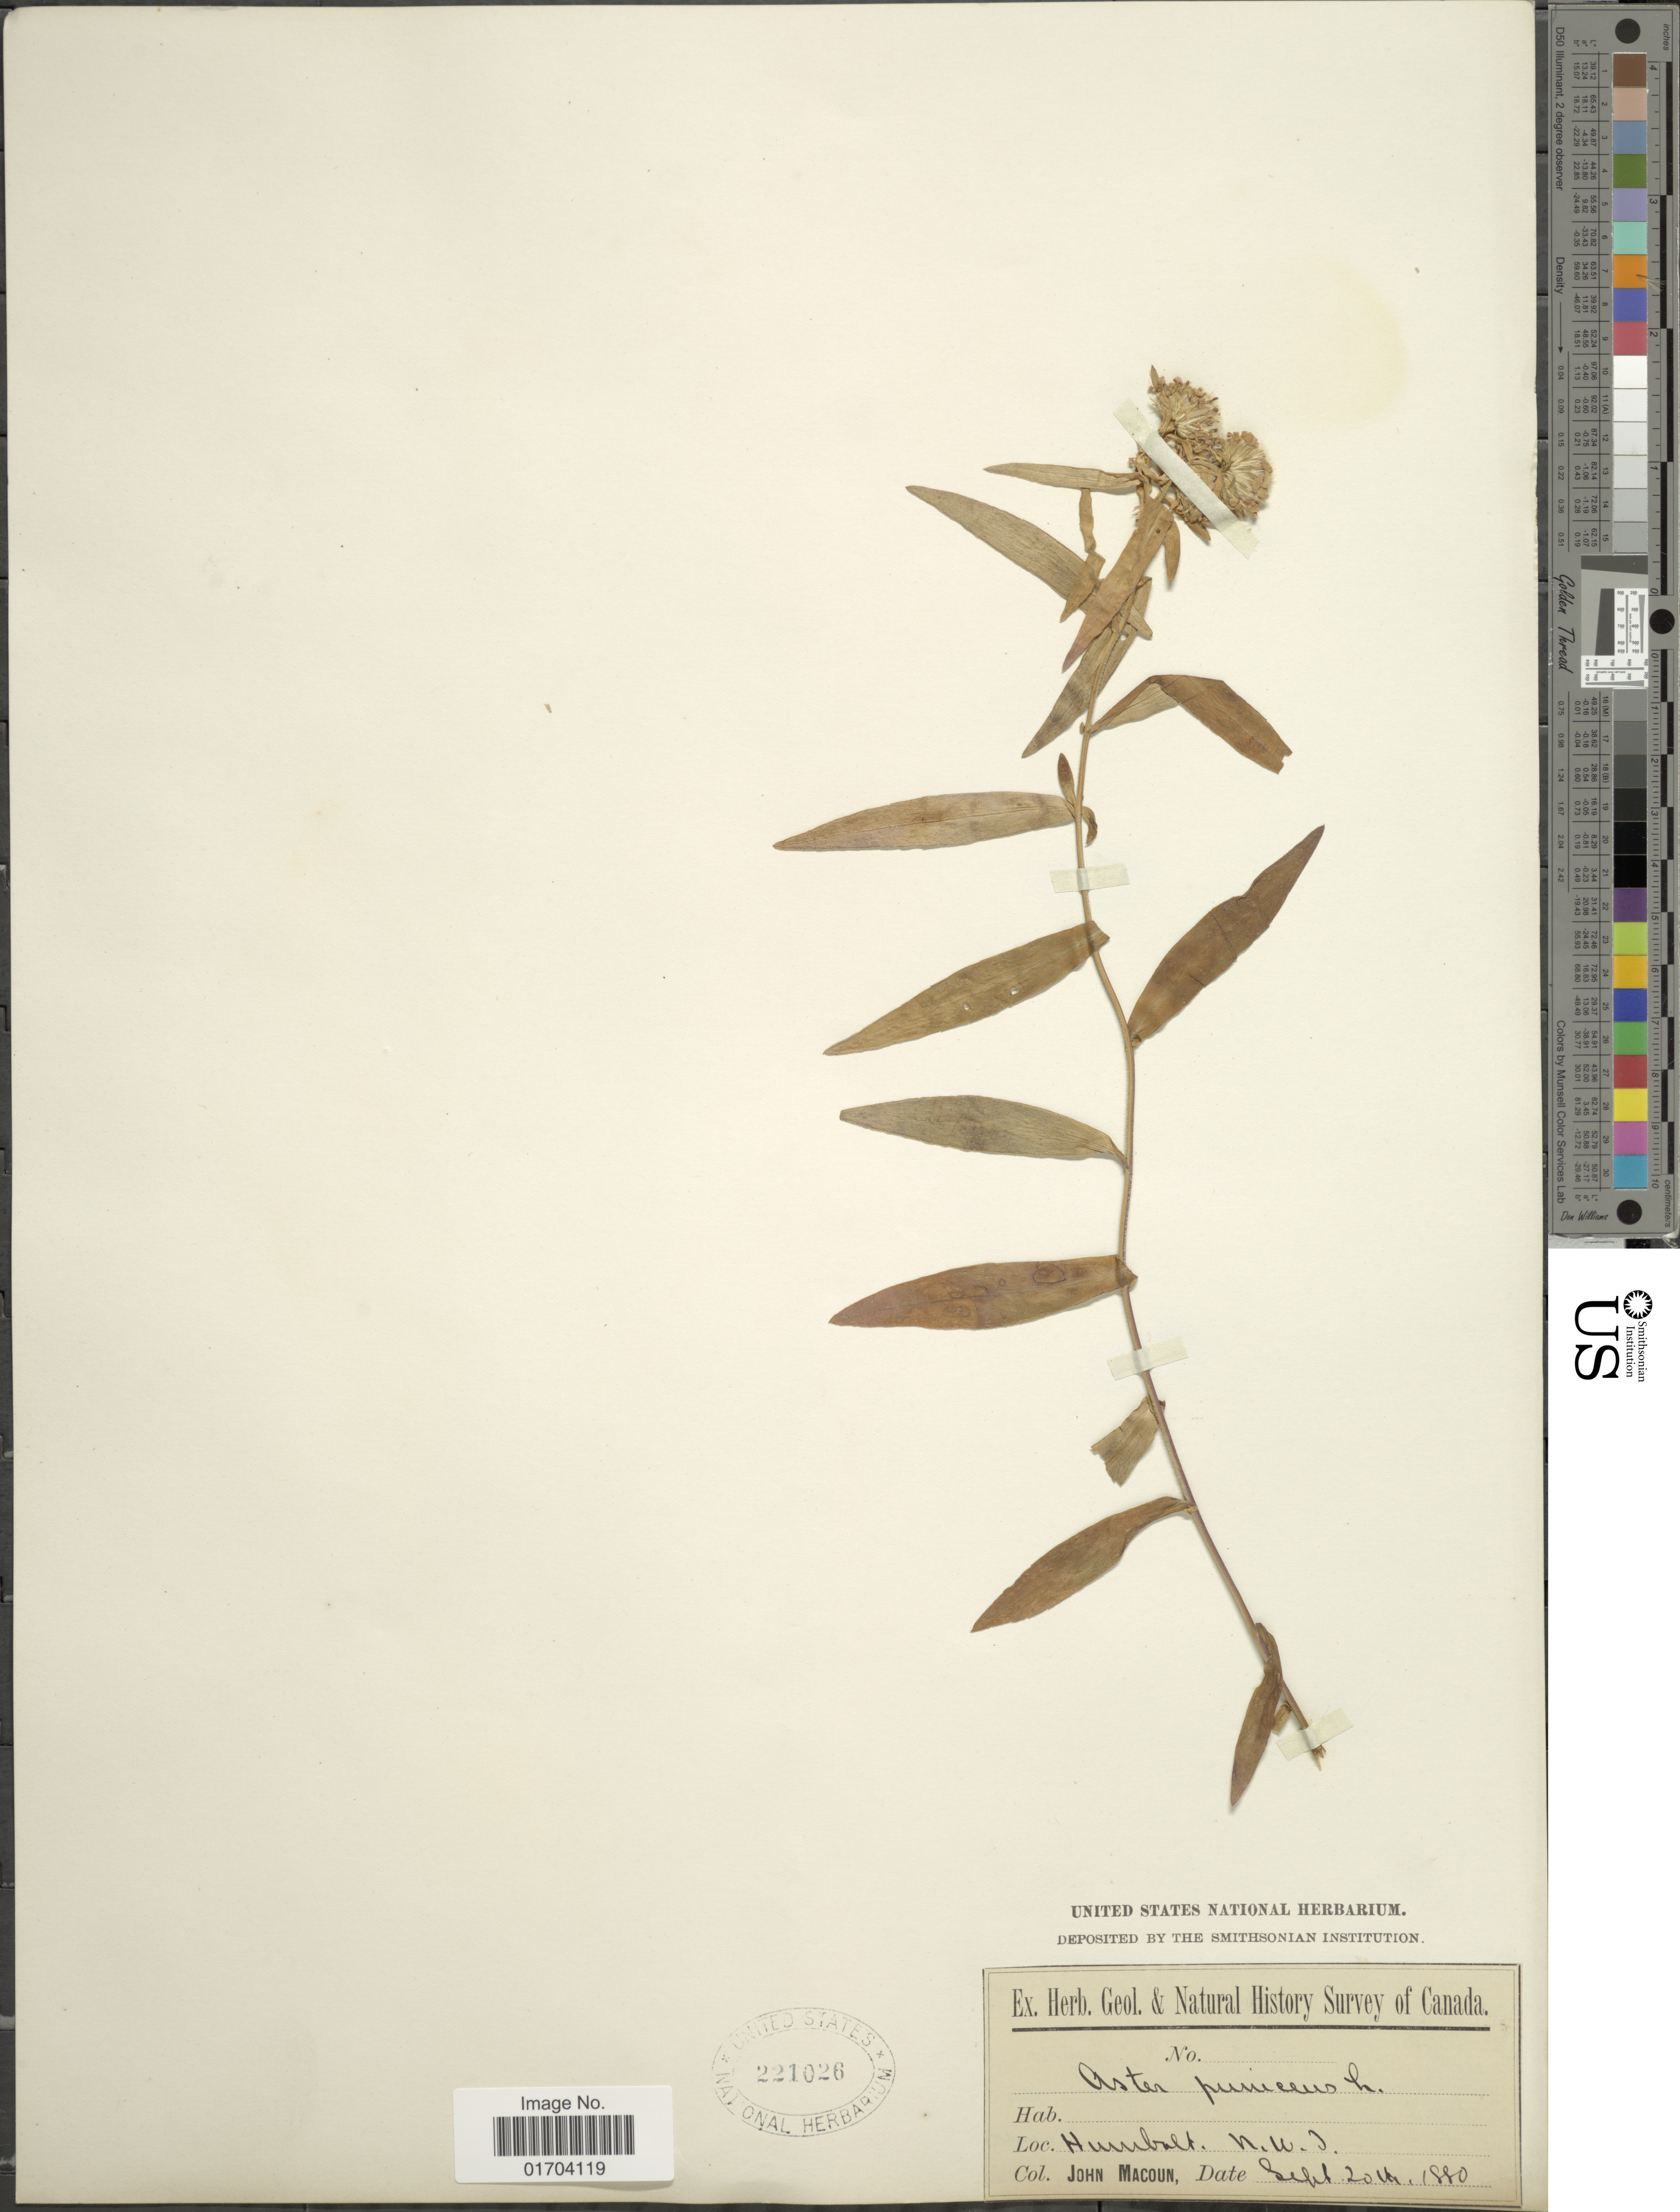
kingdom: Plantae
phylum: Tracheophyta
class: Magnoliopsida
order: Asterales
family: Asteraceae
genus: Symphyotrichum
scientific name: Symphyotrichum sp.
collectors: J. Macoun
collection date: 1880-09-20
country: Canada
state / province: Northwest Territories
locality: Humbalt, N.W.T.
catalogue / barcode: US 221026